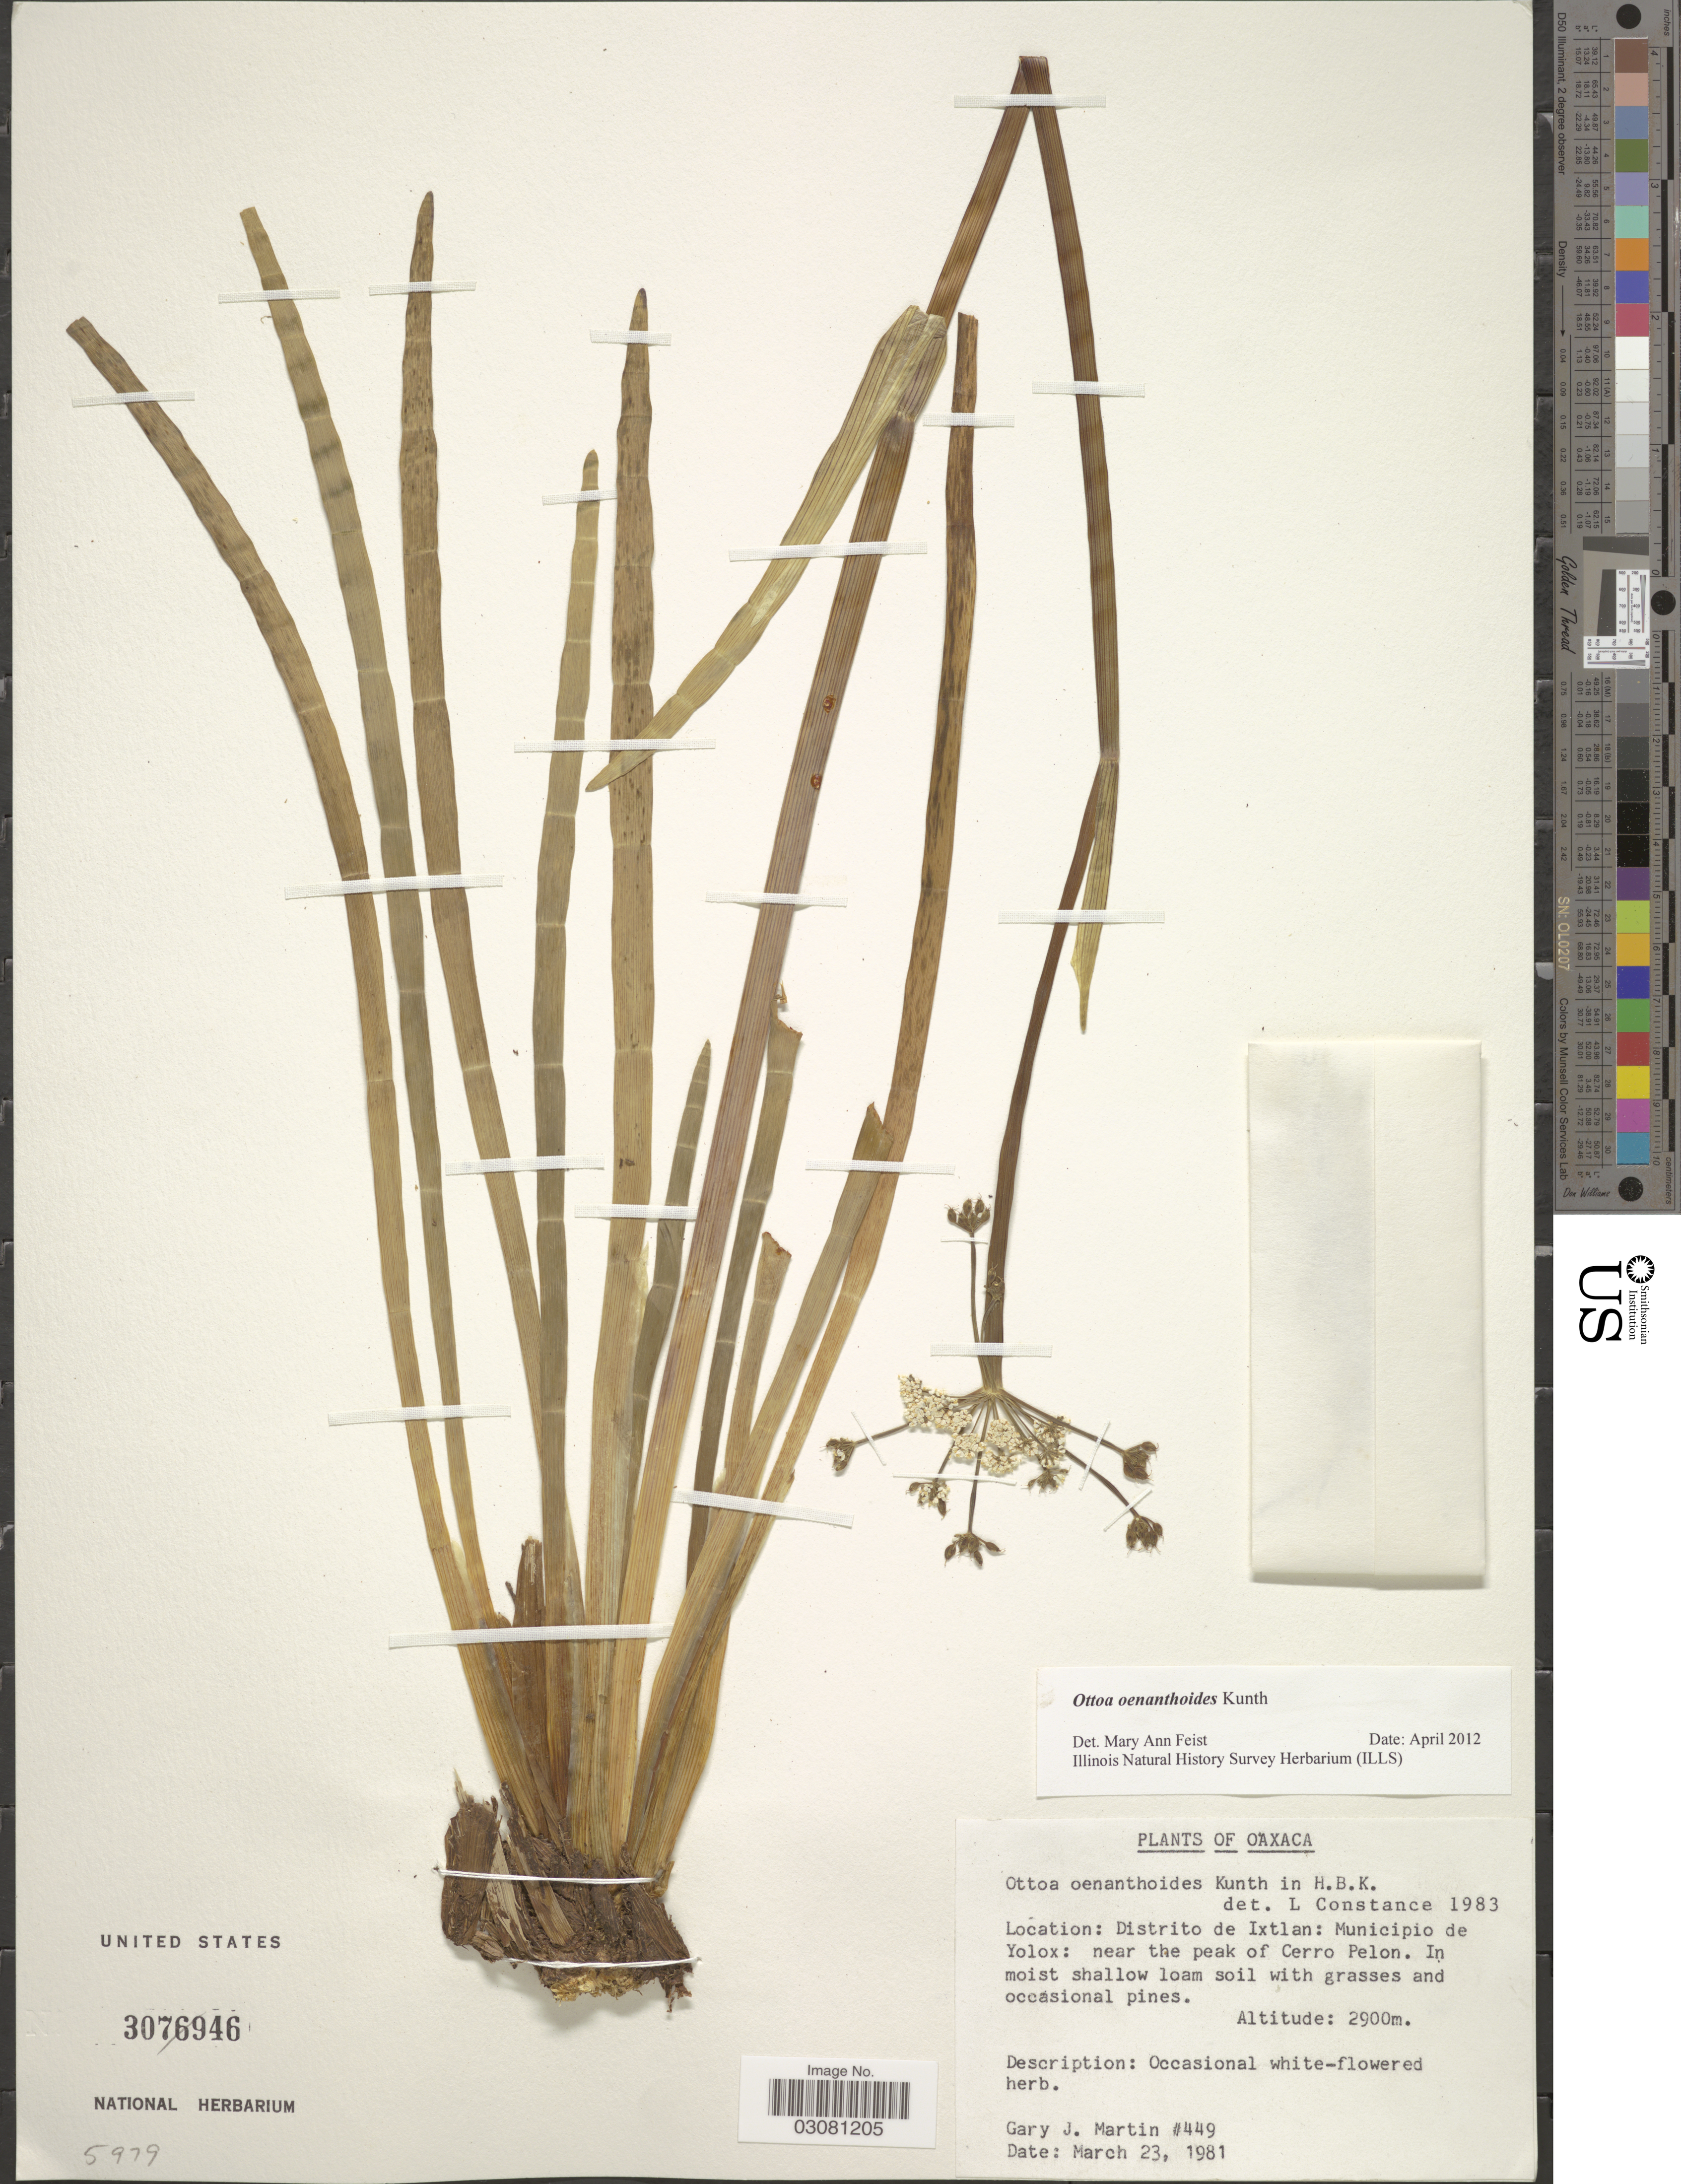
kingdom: Plantae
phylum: Tracheophyta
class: Magnoliopsida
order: Apiales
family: Apiaceae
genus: Ottoa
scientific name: Ottoa oenanthoides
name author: Kunth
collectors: G. J. Martin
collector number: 449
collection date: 1981-03-23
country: Mexico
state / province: Oaxaca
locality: Distrito de Ixtlan: Municipio de Yolox: near the peak of Cerro Pelon.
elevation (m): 2900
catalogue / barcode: US 3076946